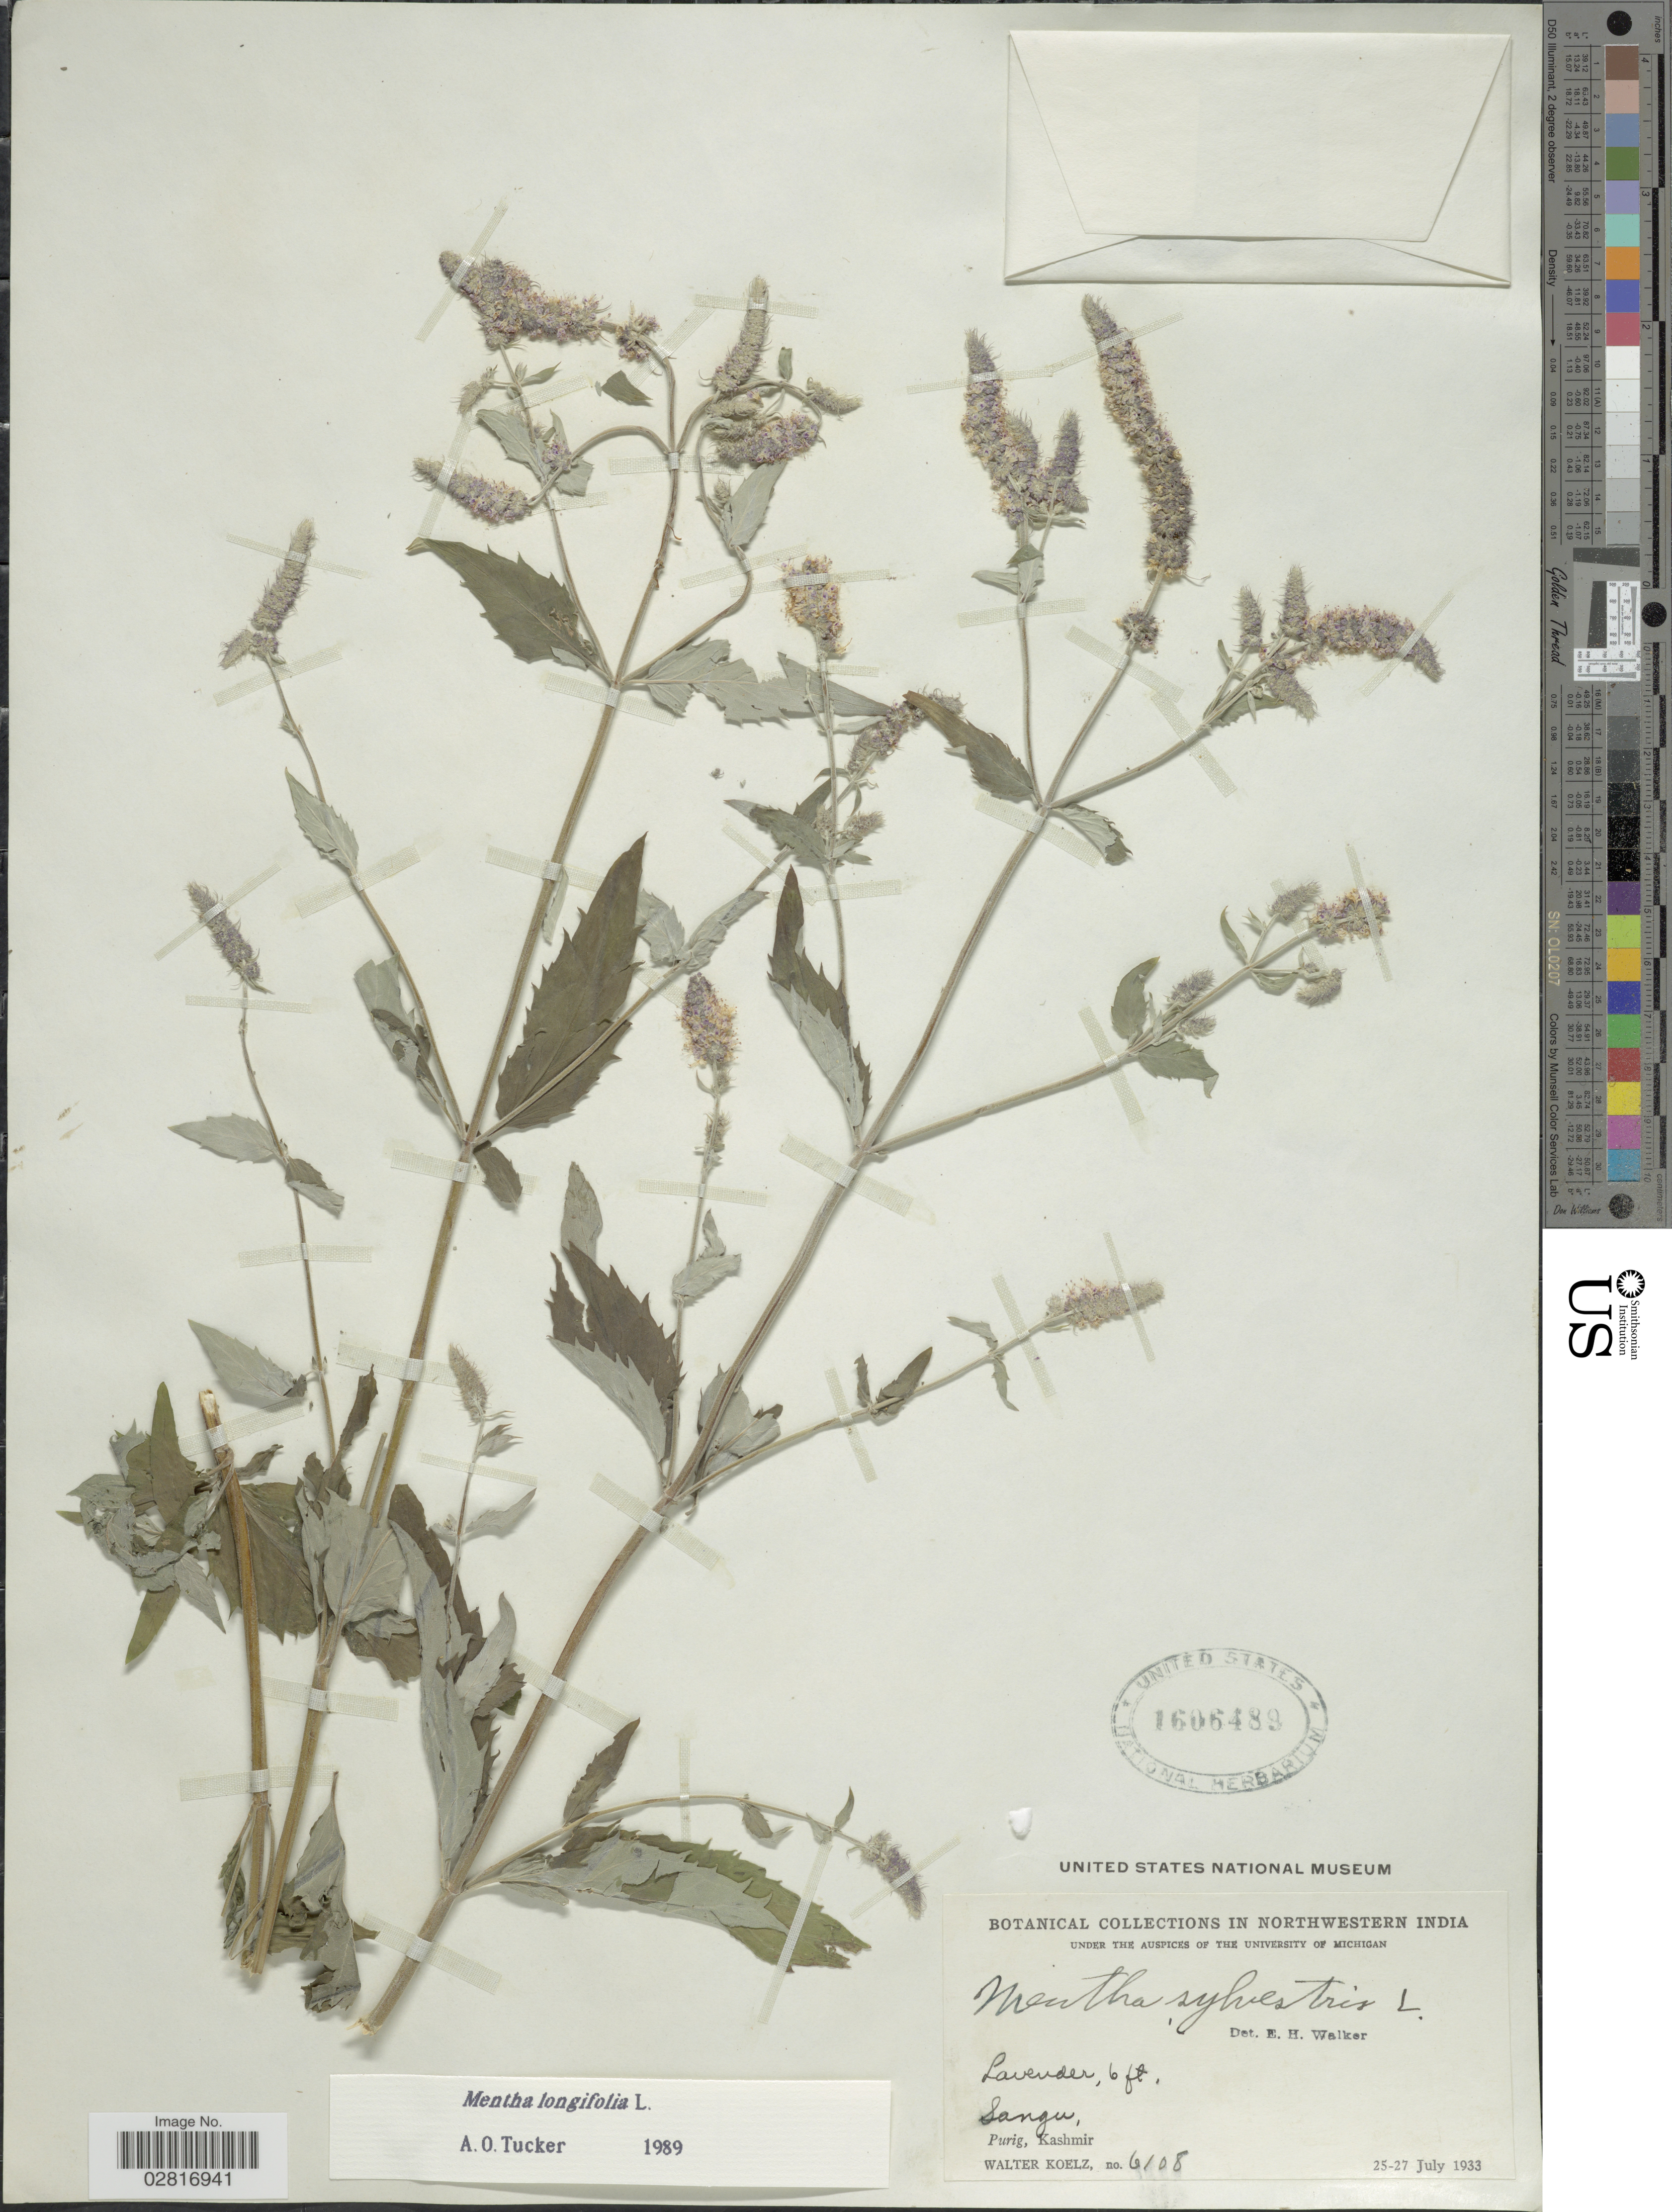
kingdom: Plantae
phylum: Tracheophyta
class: Magnoliopsida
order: Lamiales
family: Lamiaceae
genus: Mentha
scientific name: Mentha longifolia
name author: (L.) L.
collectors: W. N. Koelz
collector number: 6108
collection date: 1933-07-25/1933-07-27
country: India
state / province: Jammu and Kashmir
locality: Northwestern India, Sangu, Purig, Kashmir.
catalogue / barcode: US 1606489